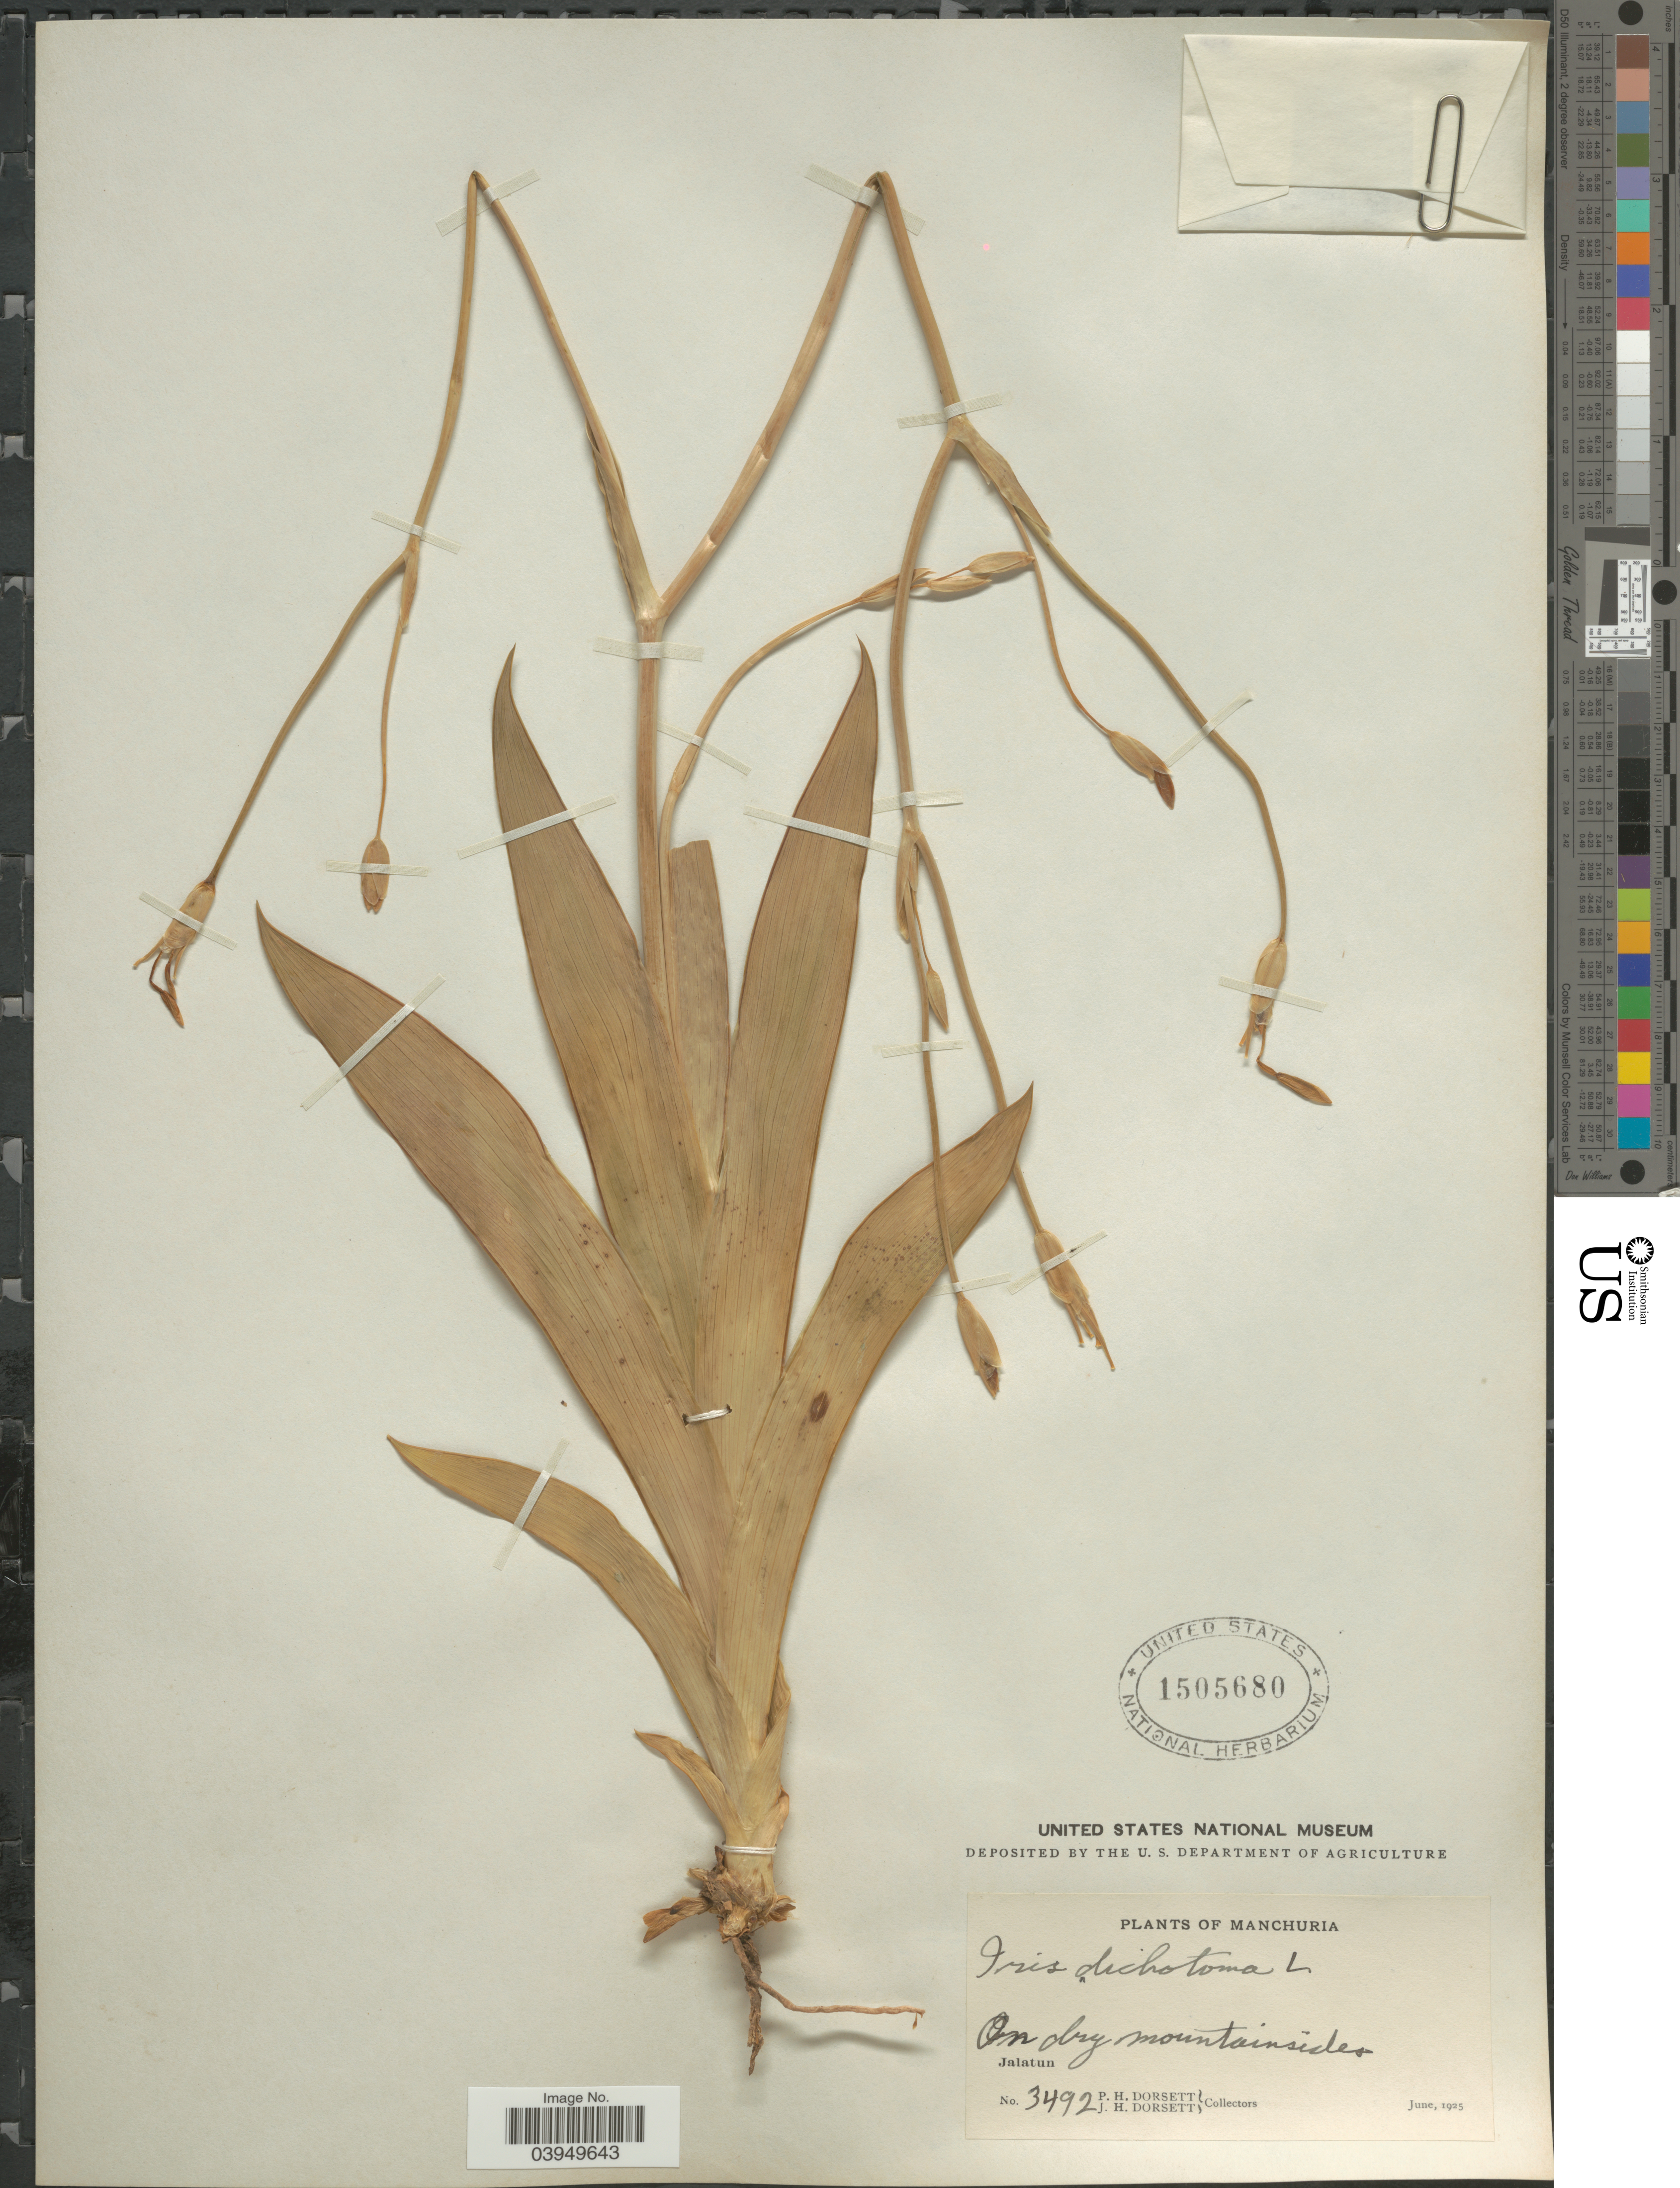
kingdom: Plantae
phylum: Tracheophyta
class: Liliopsida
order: Asparagales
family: Iridaceae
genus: Iris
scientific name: Iris dichotoma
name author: Pall.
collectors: P. H. Dorsett & J. Dorsett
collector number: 3492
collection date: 1925-06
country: China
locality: Manchuria. Jalatun.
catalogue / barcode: US 1505680